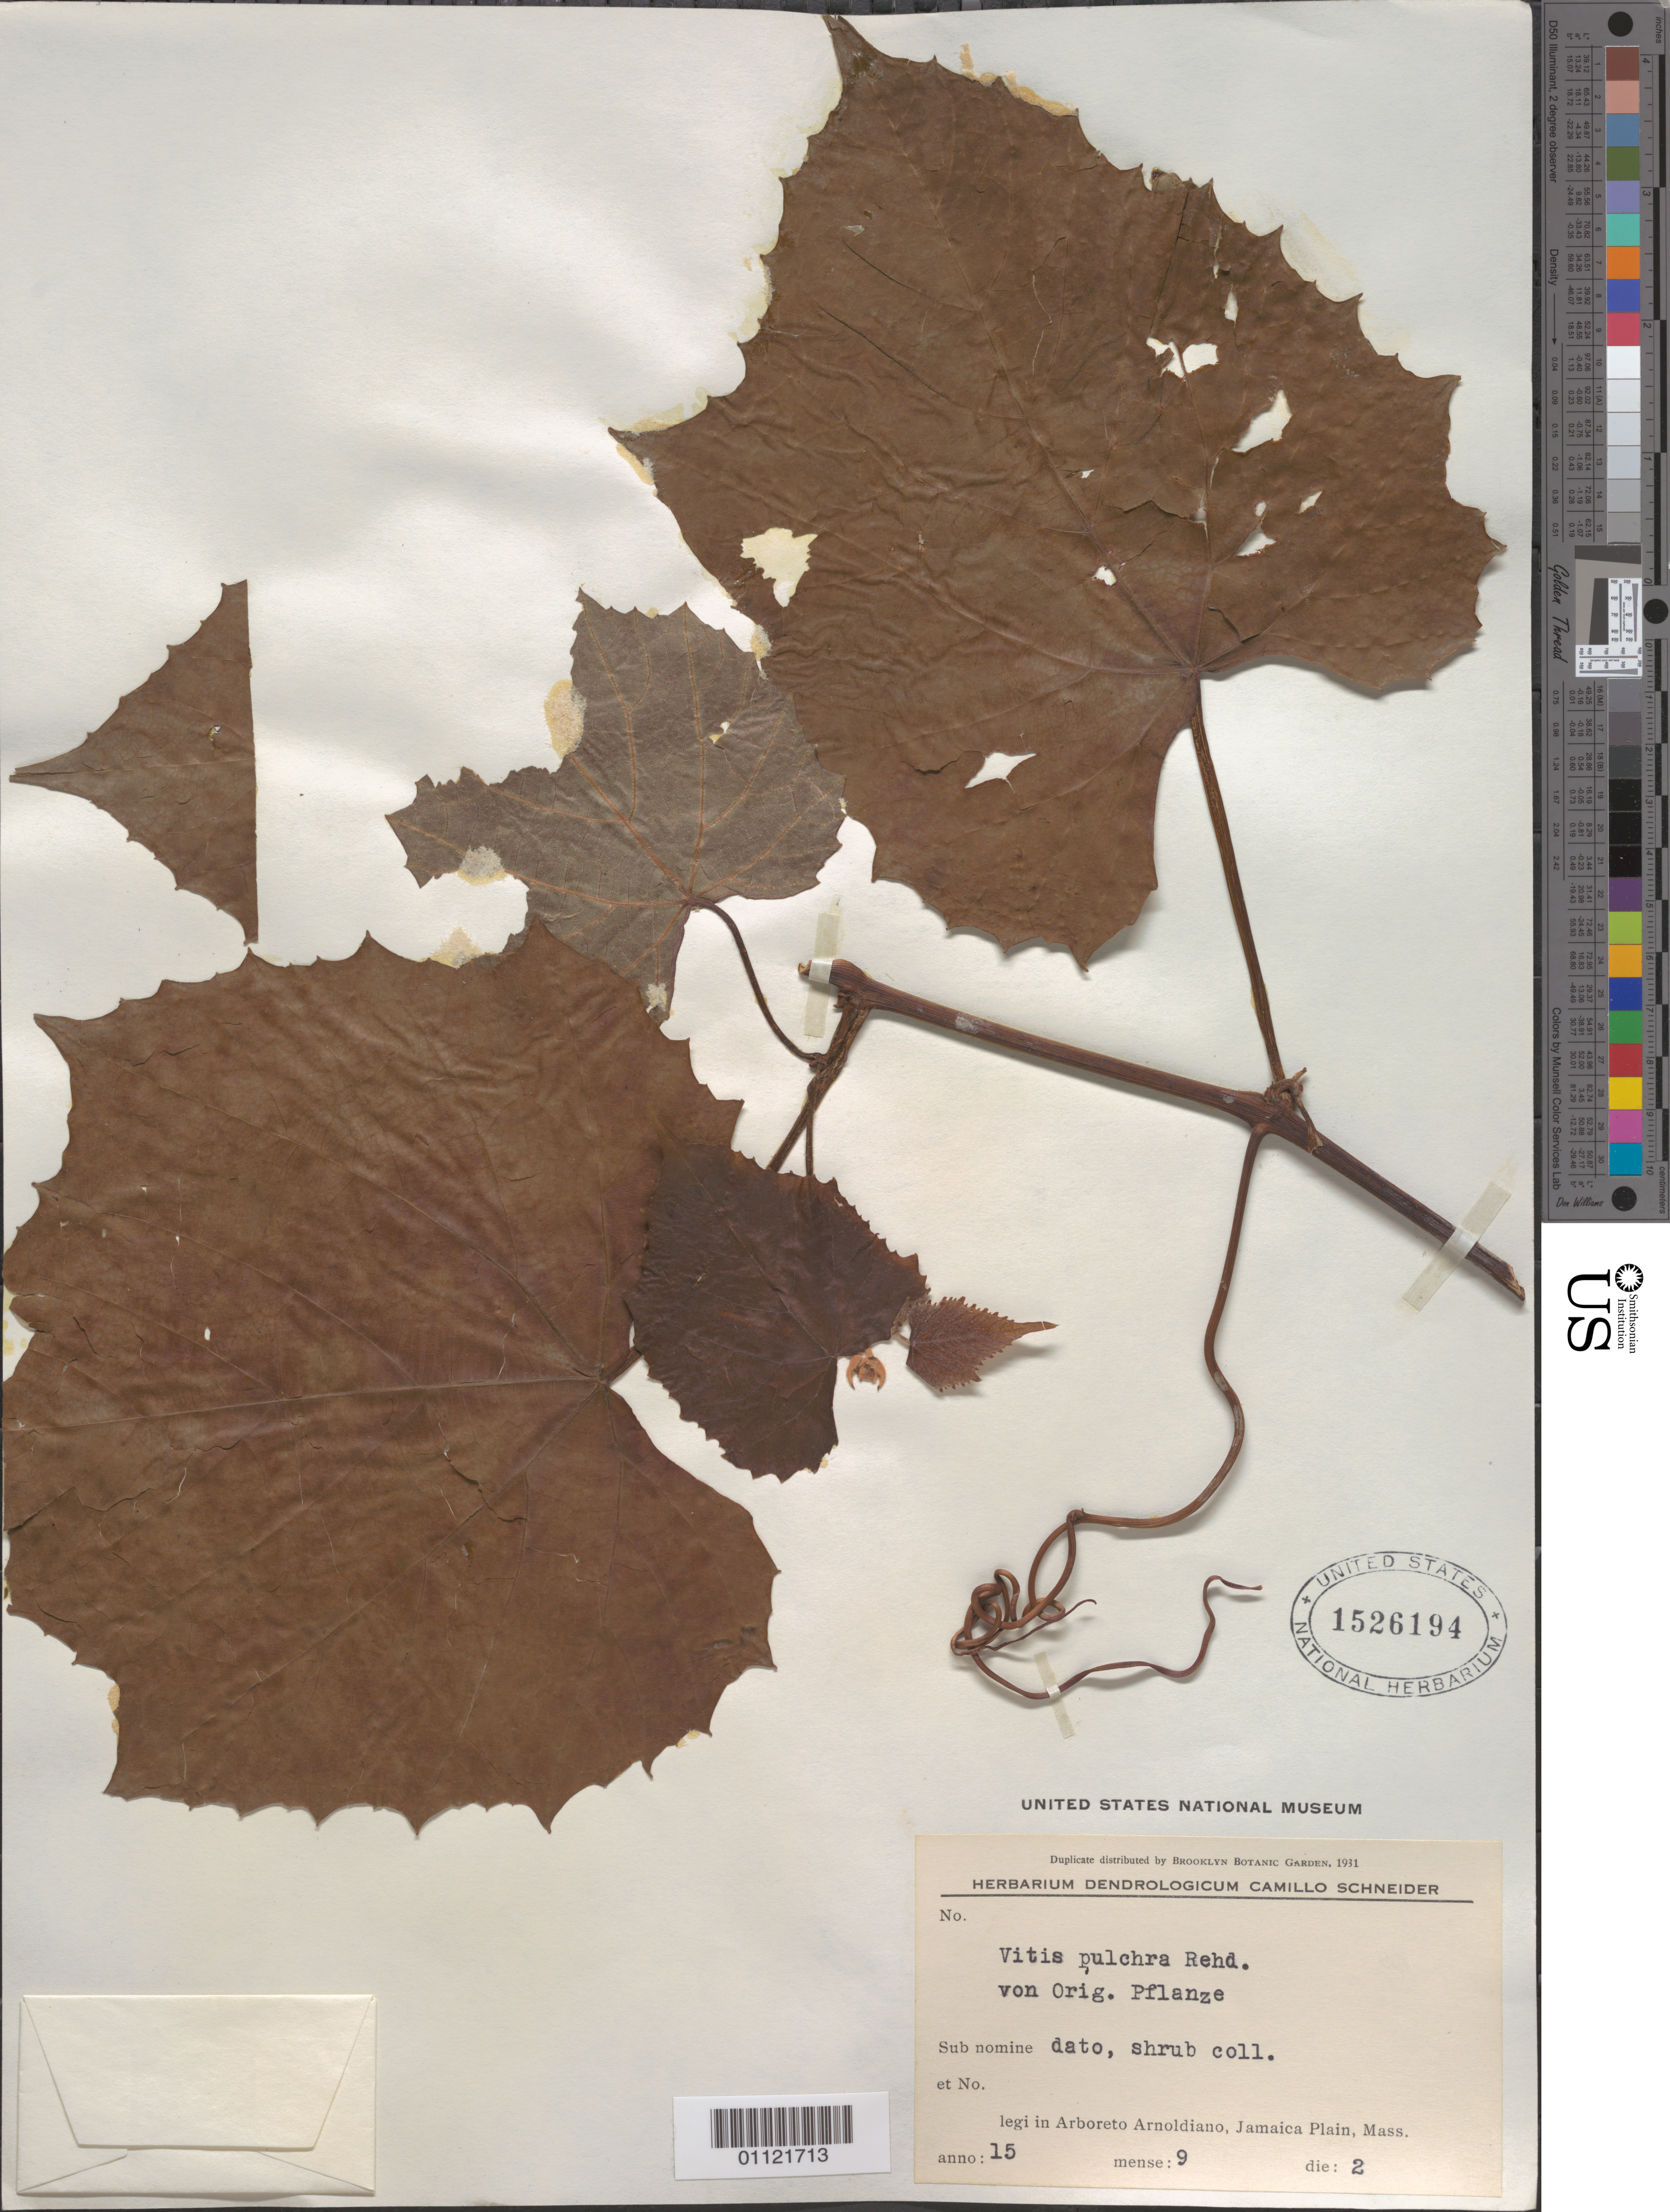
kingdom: Plantae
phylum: Tracheophyta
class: Magnoliopsida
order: Vitales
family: Vitaceae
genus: Vitis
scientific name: Vitis pulchra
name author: Rehder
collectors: ex herb. Dendrologicum C. Schneider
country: United States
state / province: Massachusetts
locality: Arboreto Arnoldiano, Jamaica Plain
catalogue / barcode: US 1526194